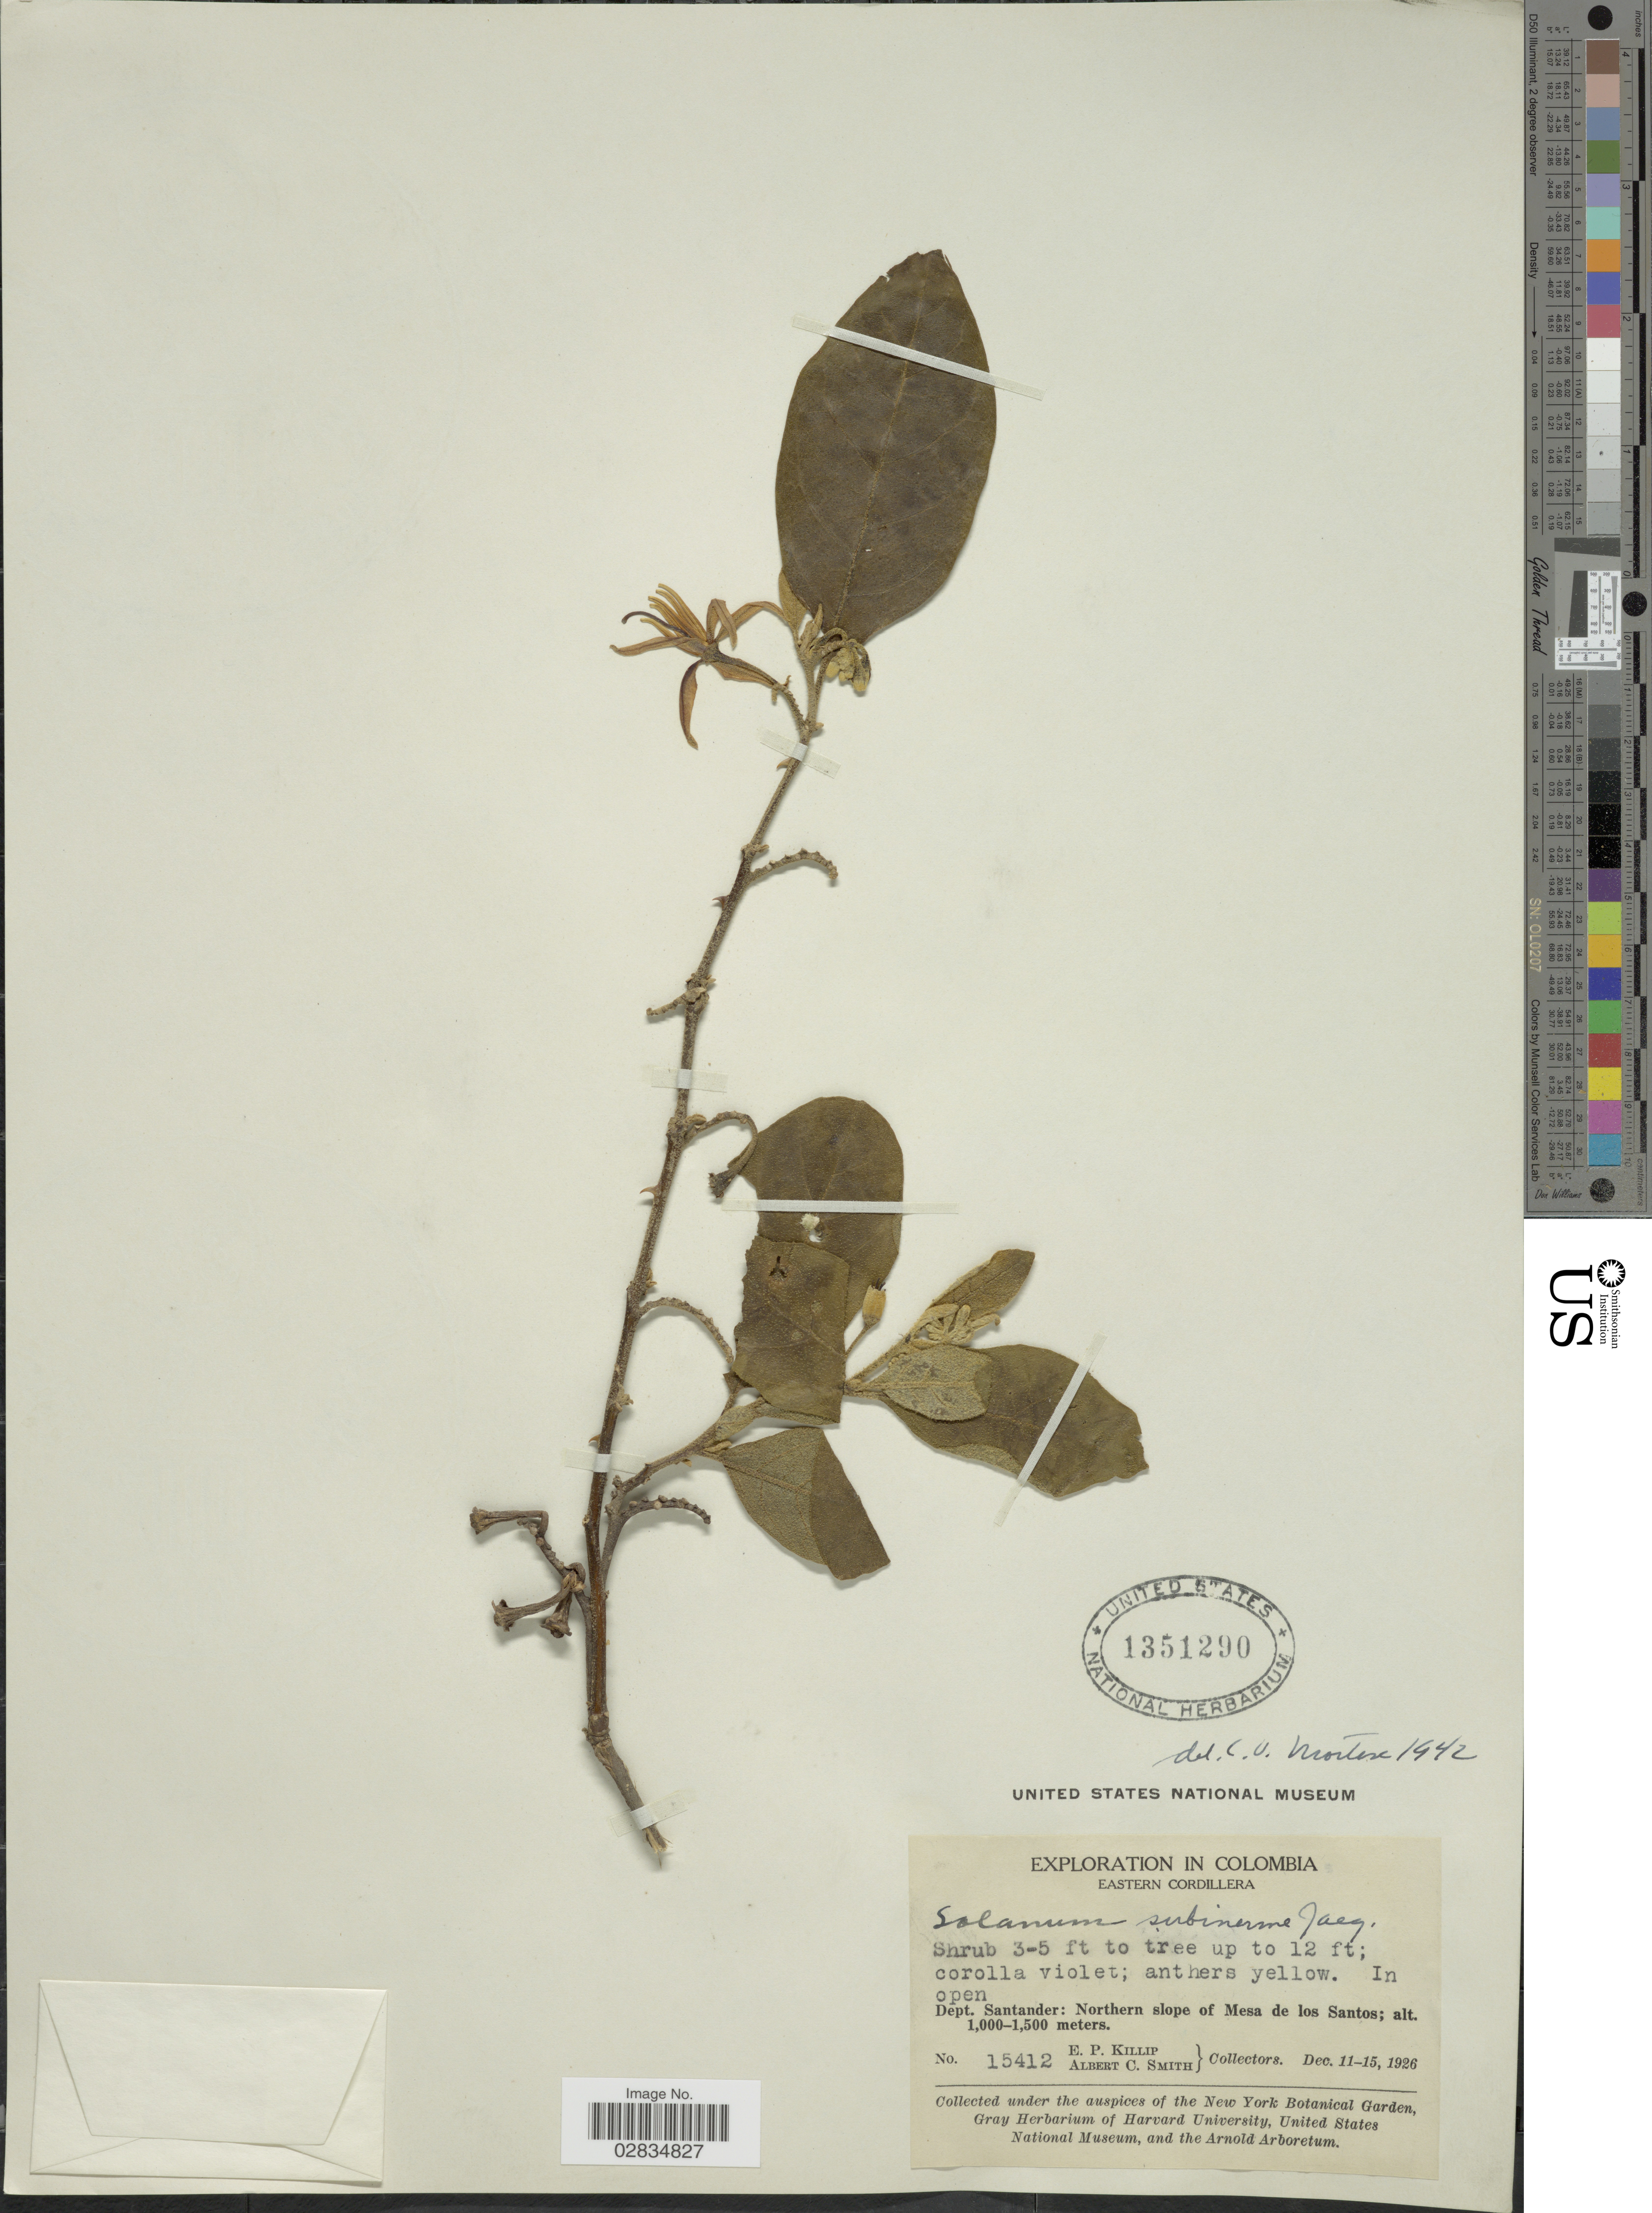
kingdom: Plantae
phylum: Tracheophyta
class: Magnoliopsida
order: Solanales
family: Solanaceae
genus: Solanum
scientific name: Solanum subinerme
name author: Jacq.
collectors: E. P. Killip & A. C. Smith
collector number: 15412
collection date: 1926-12-11/1926-12-15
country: Colombia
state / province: Santander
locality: Eastern Cordillera, Dept. Santander: Northern slope of Mesa de los Santos.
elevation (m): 1000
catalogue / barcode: US 1351290